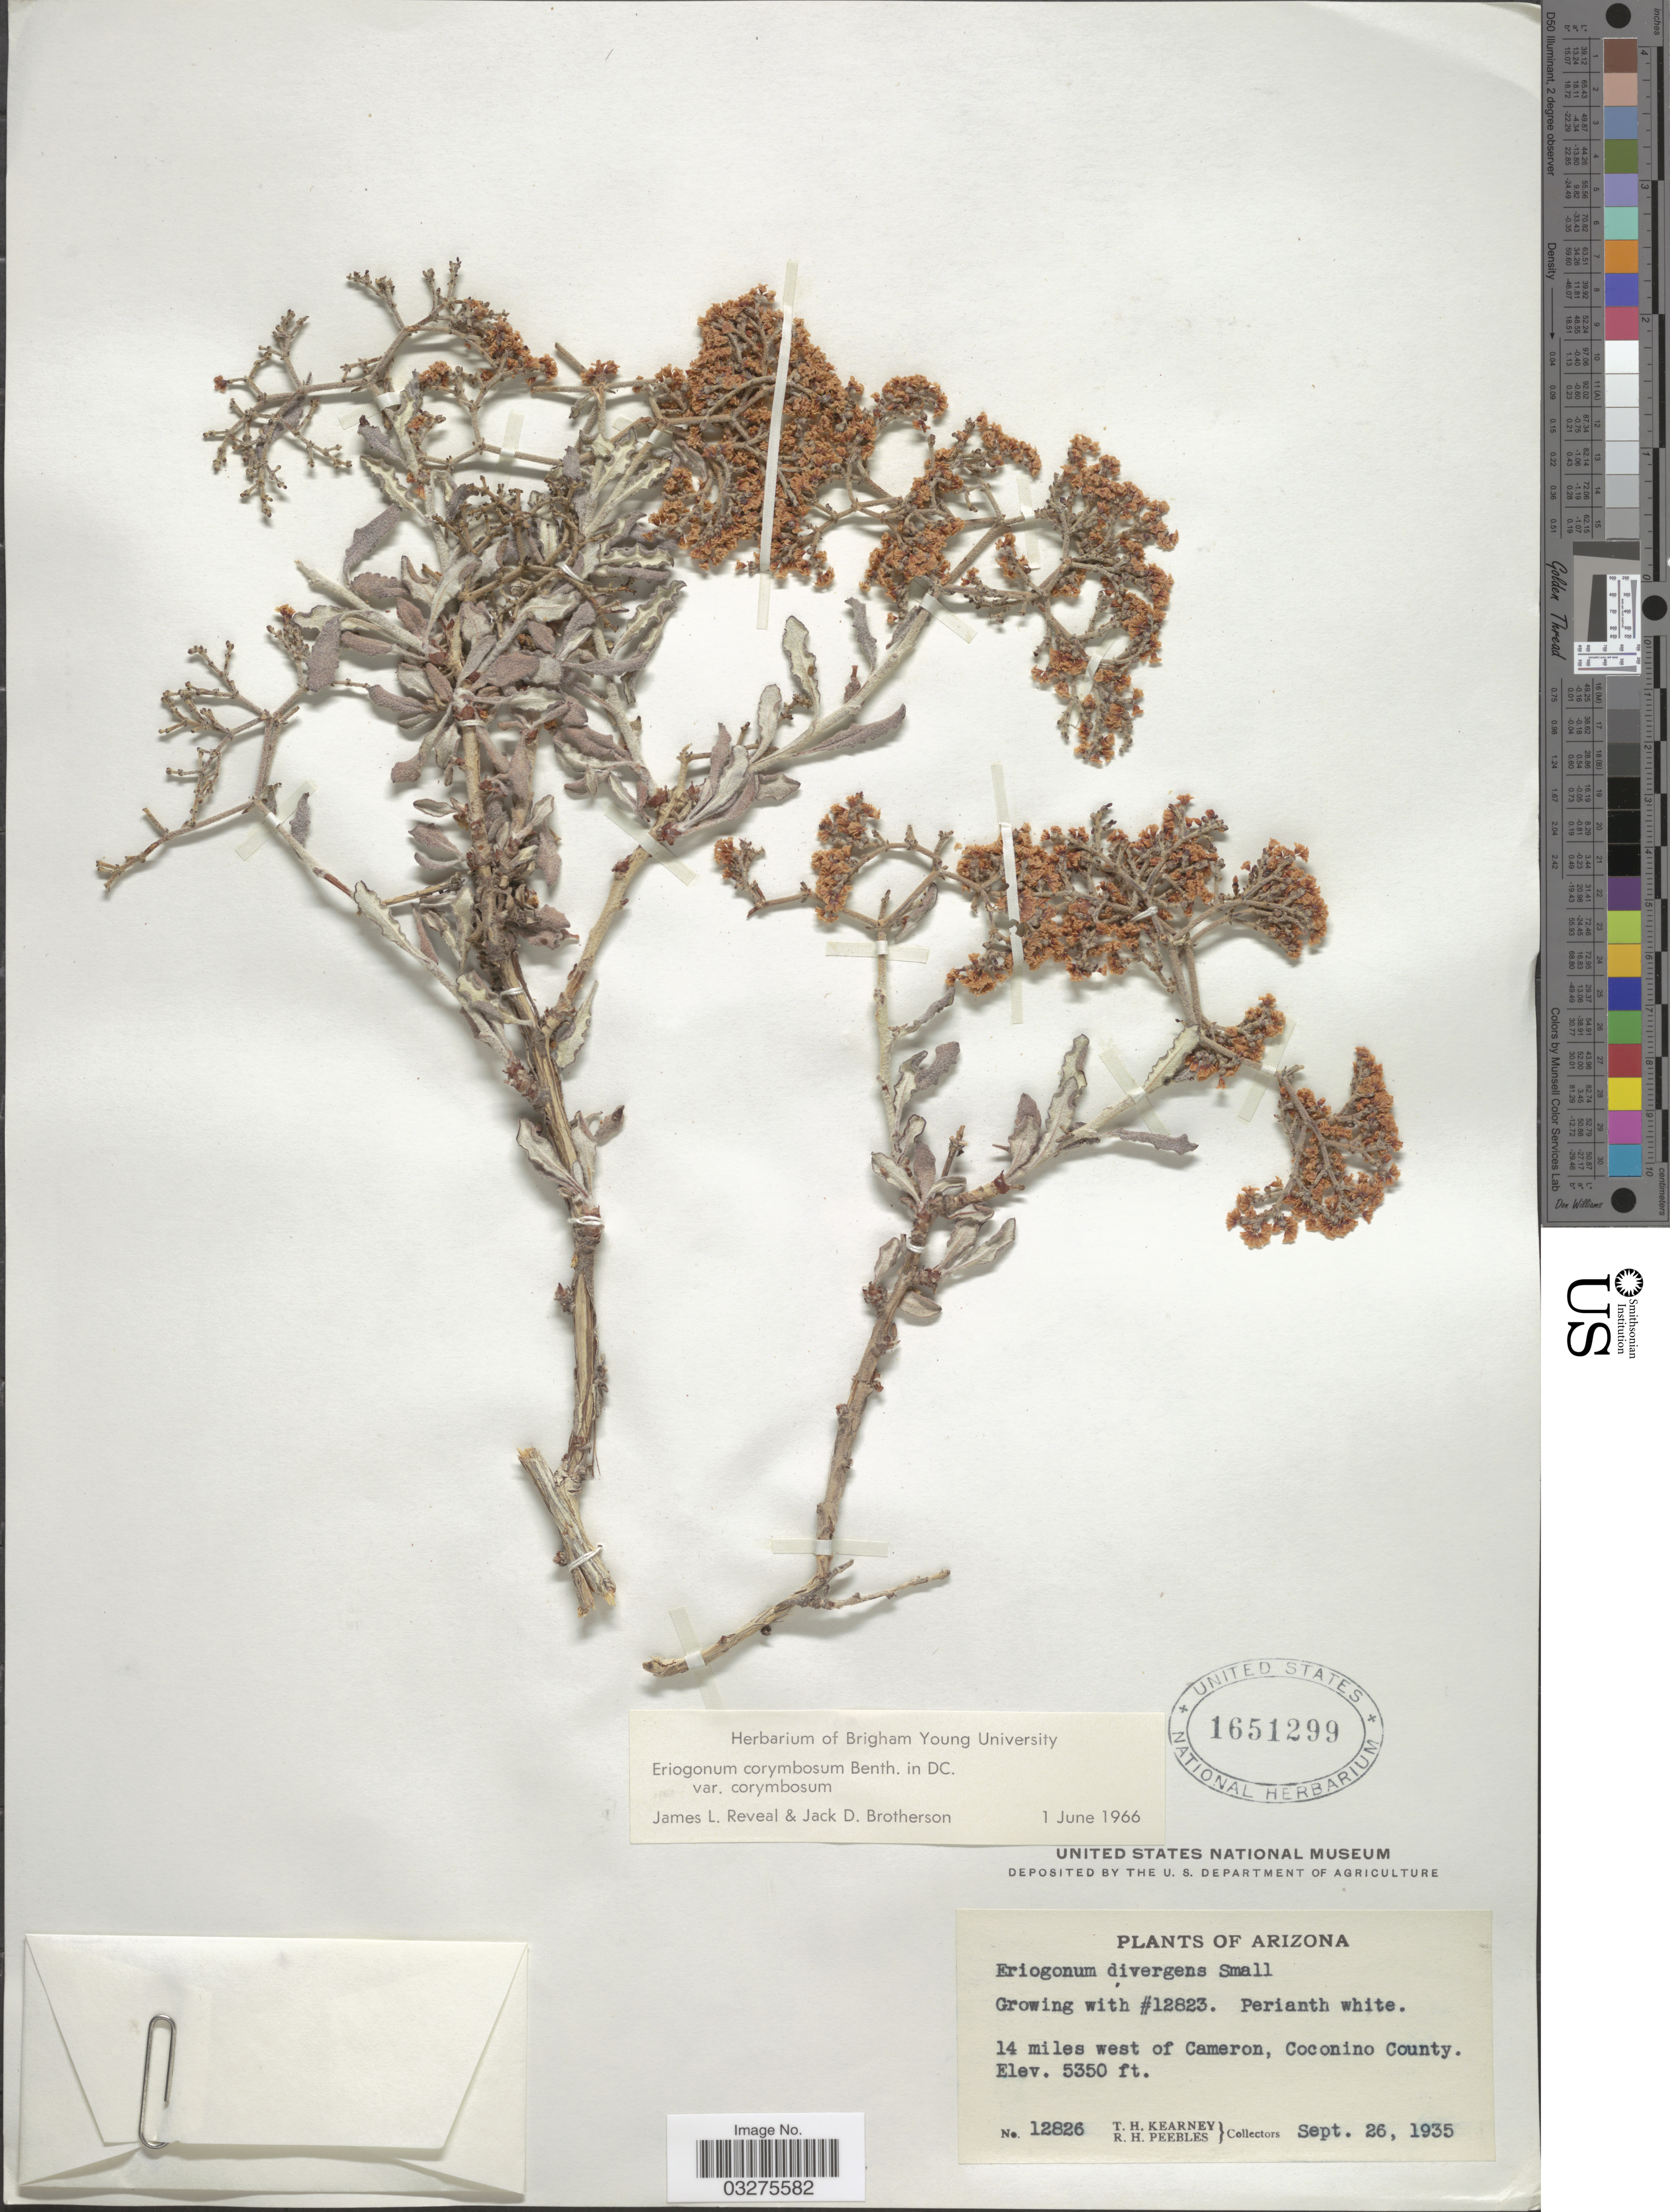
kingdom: Plantae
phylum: Tracheophyta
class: Magnoliopsida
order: Caryophyllales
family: Polygonaceae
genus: Eriogonum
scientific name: Eriogonum corymbosum var. corymbosum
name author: Benth.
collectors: T. H. Kearney & R. H. Peebles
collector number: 12826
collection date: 1935-09-26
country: United States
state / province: Arizona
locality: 14 miles west of Cameron, Coconino County.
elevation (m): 1631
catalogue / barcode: US 1651299